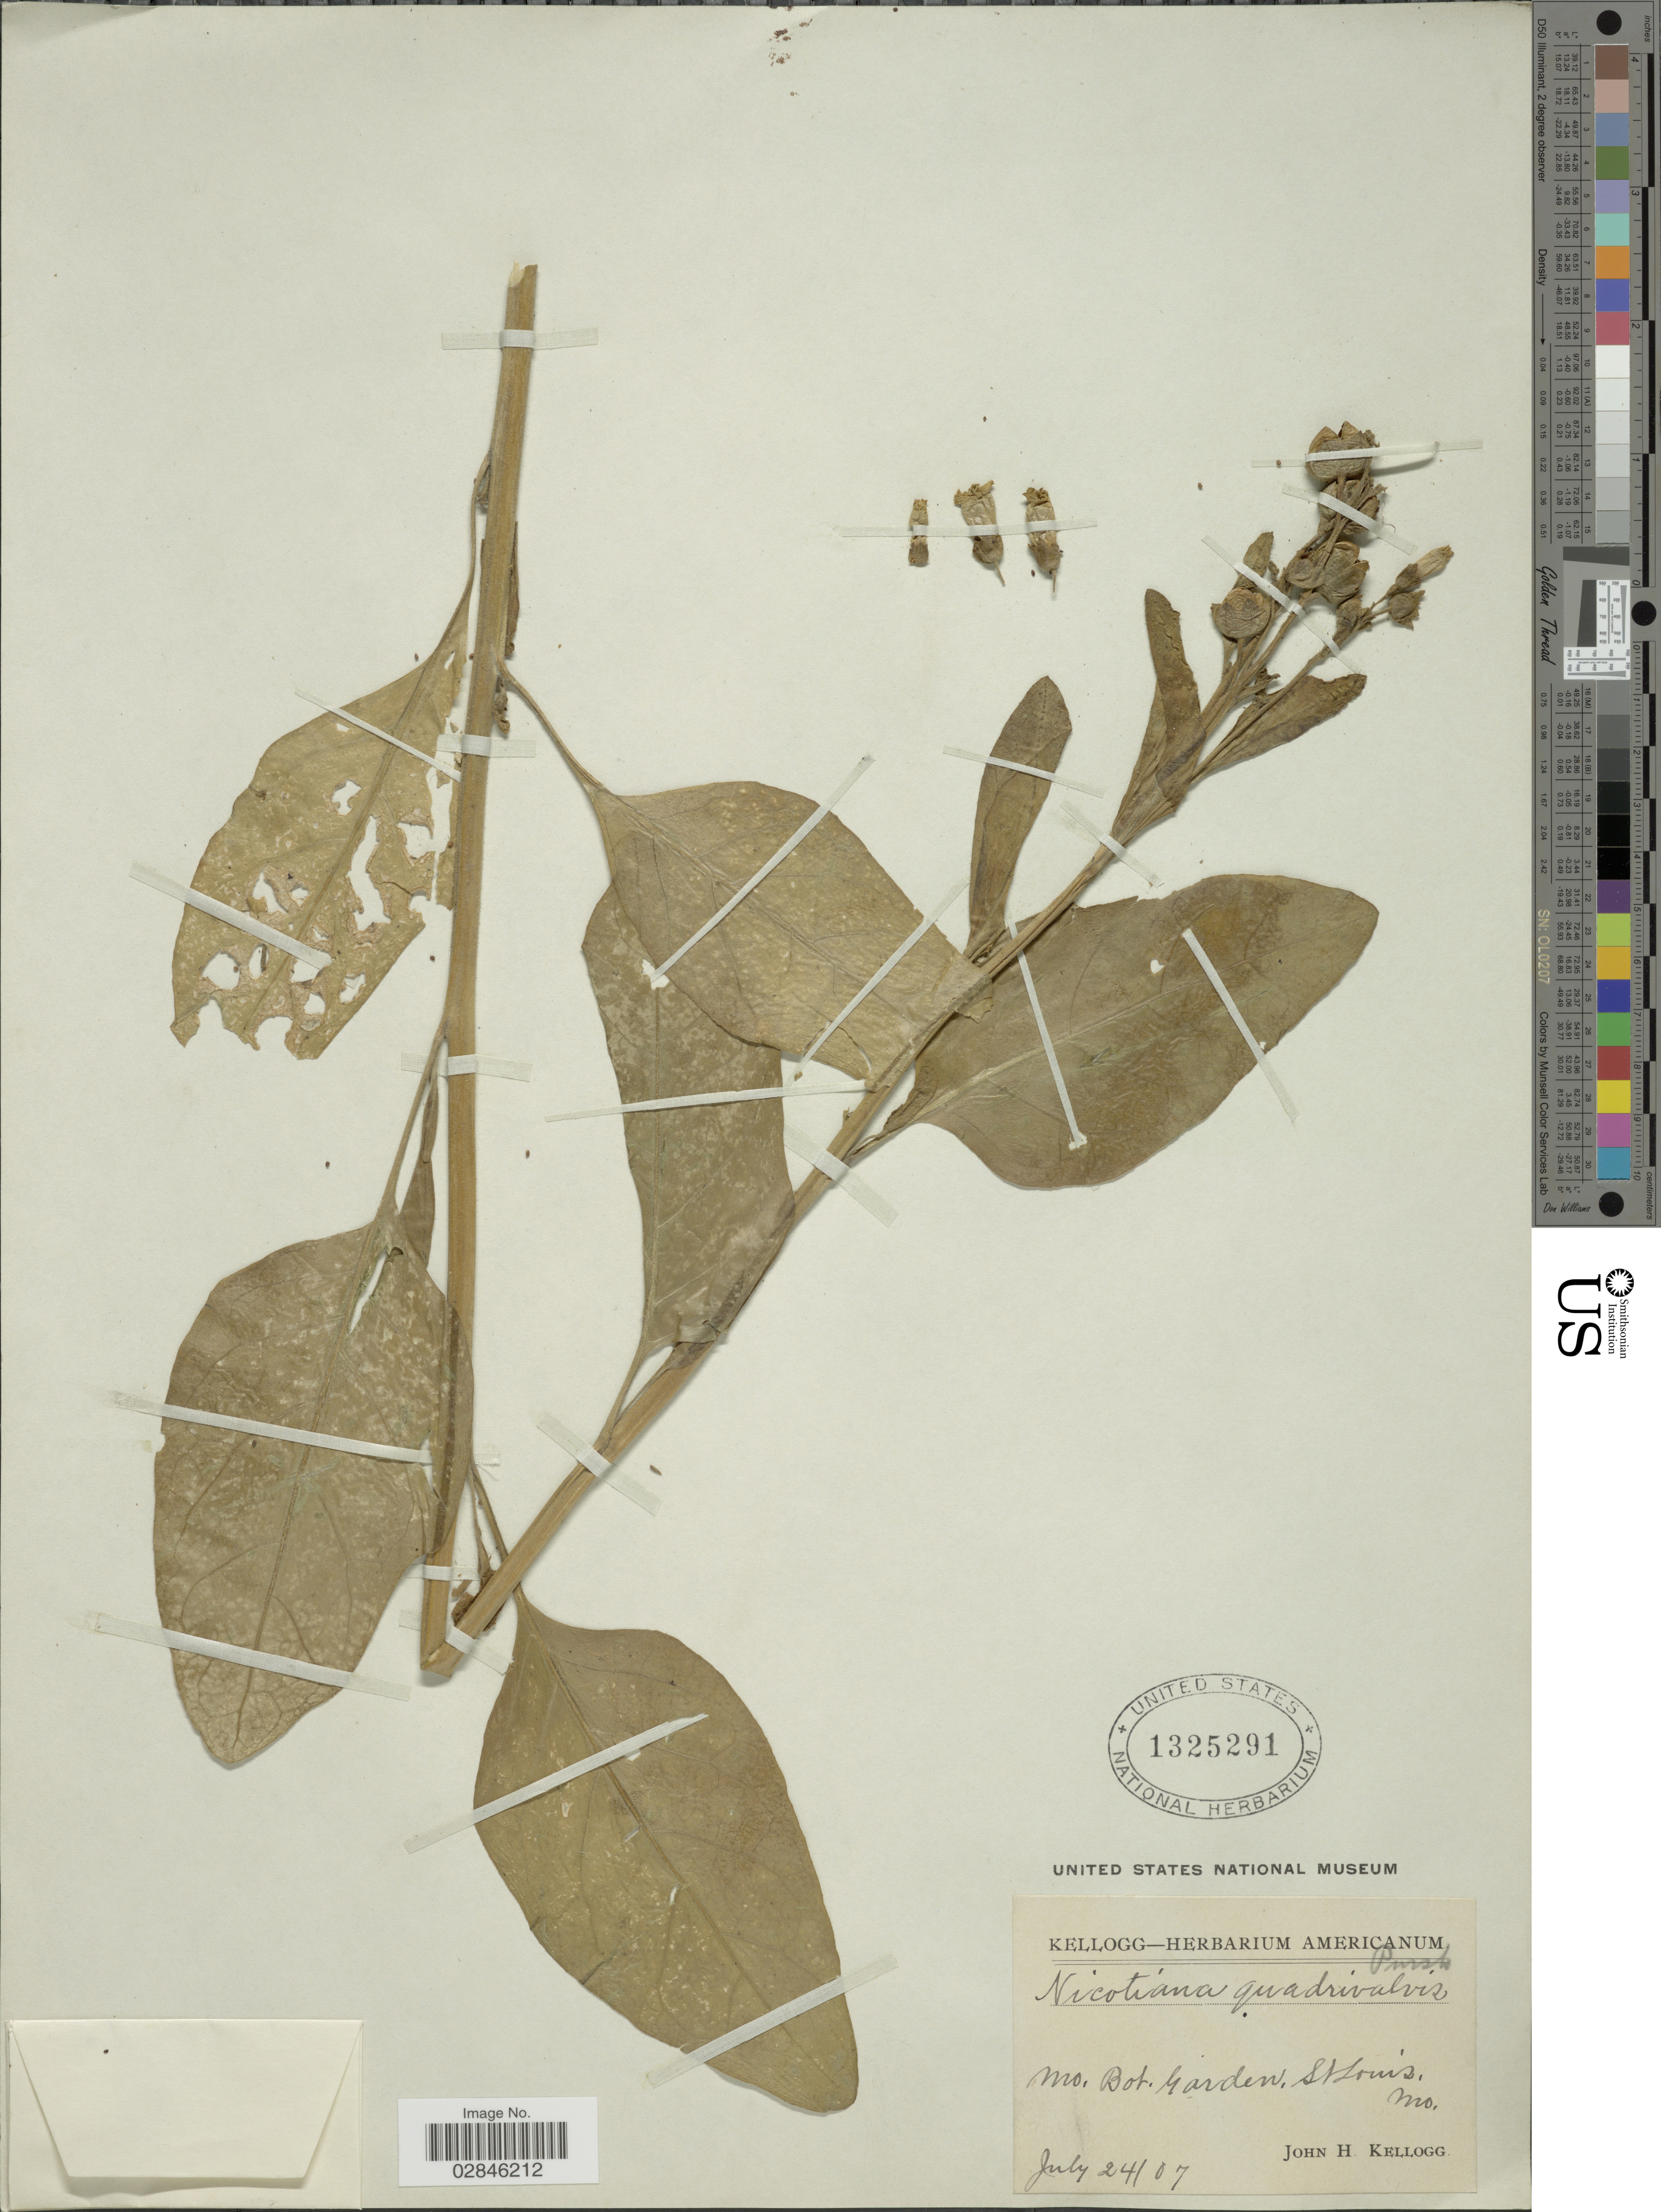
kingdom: Plantae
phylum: Tracheophyta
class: Magnoliopsida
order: Solanales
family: Solanaceae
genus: Nicotiana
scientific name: Nicotiana quadrivalvis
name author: Pursh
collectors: J. H. Kellogg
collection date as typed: Transcribed d/m/y: 24/7/7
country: United States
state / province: Missouri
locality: Mo. Bot. Gardens. St. Louis, Mo.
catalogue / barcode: US 1325291